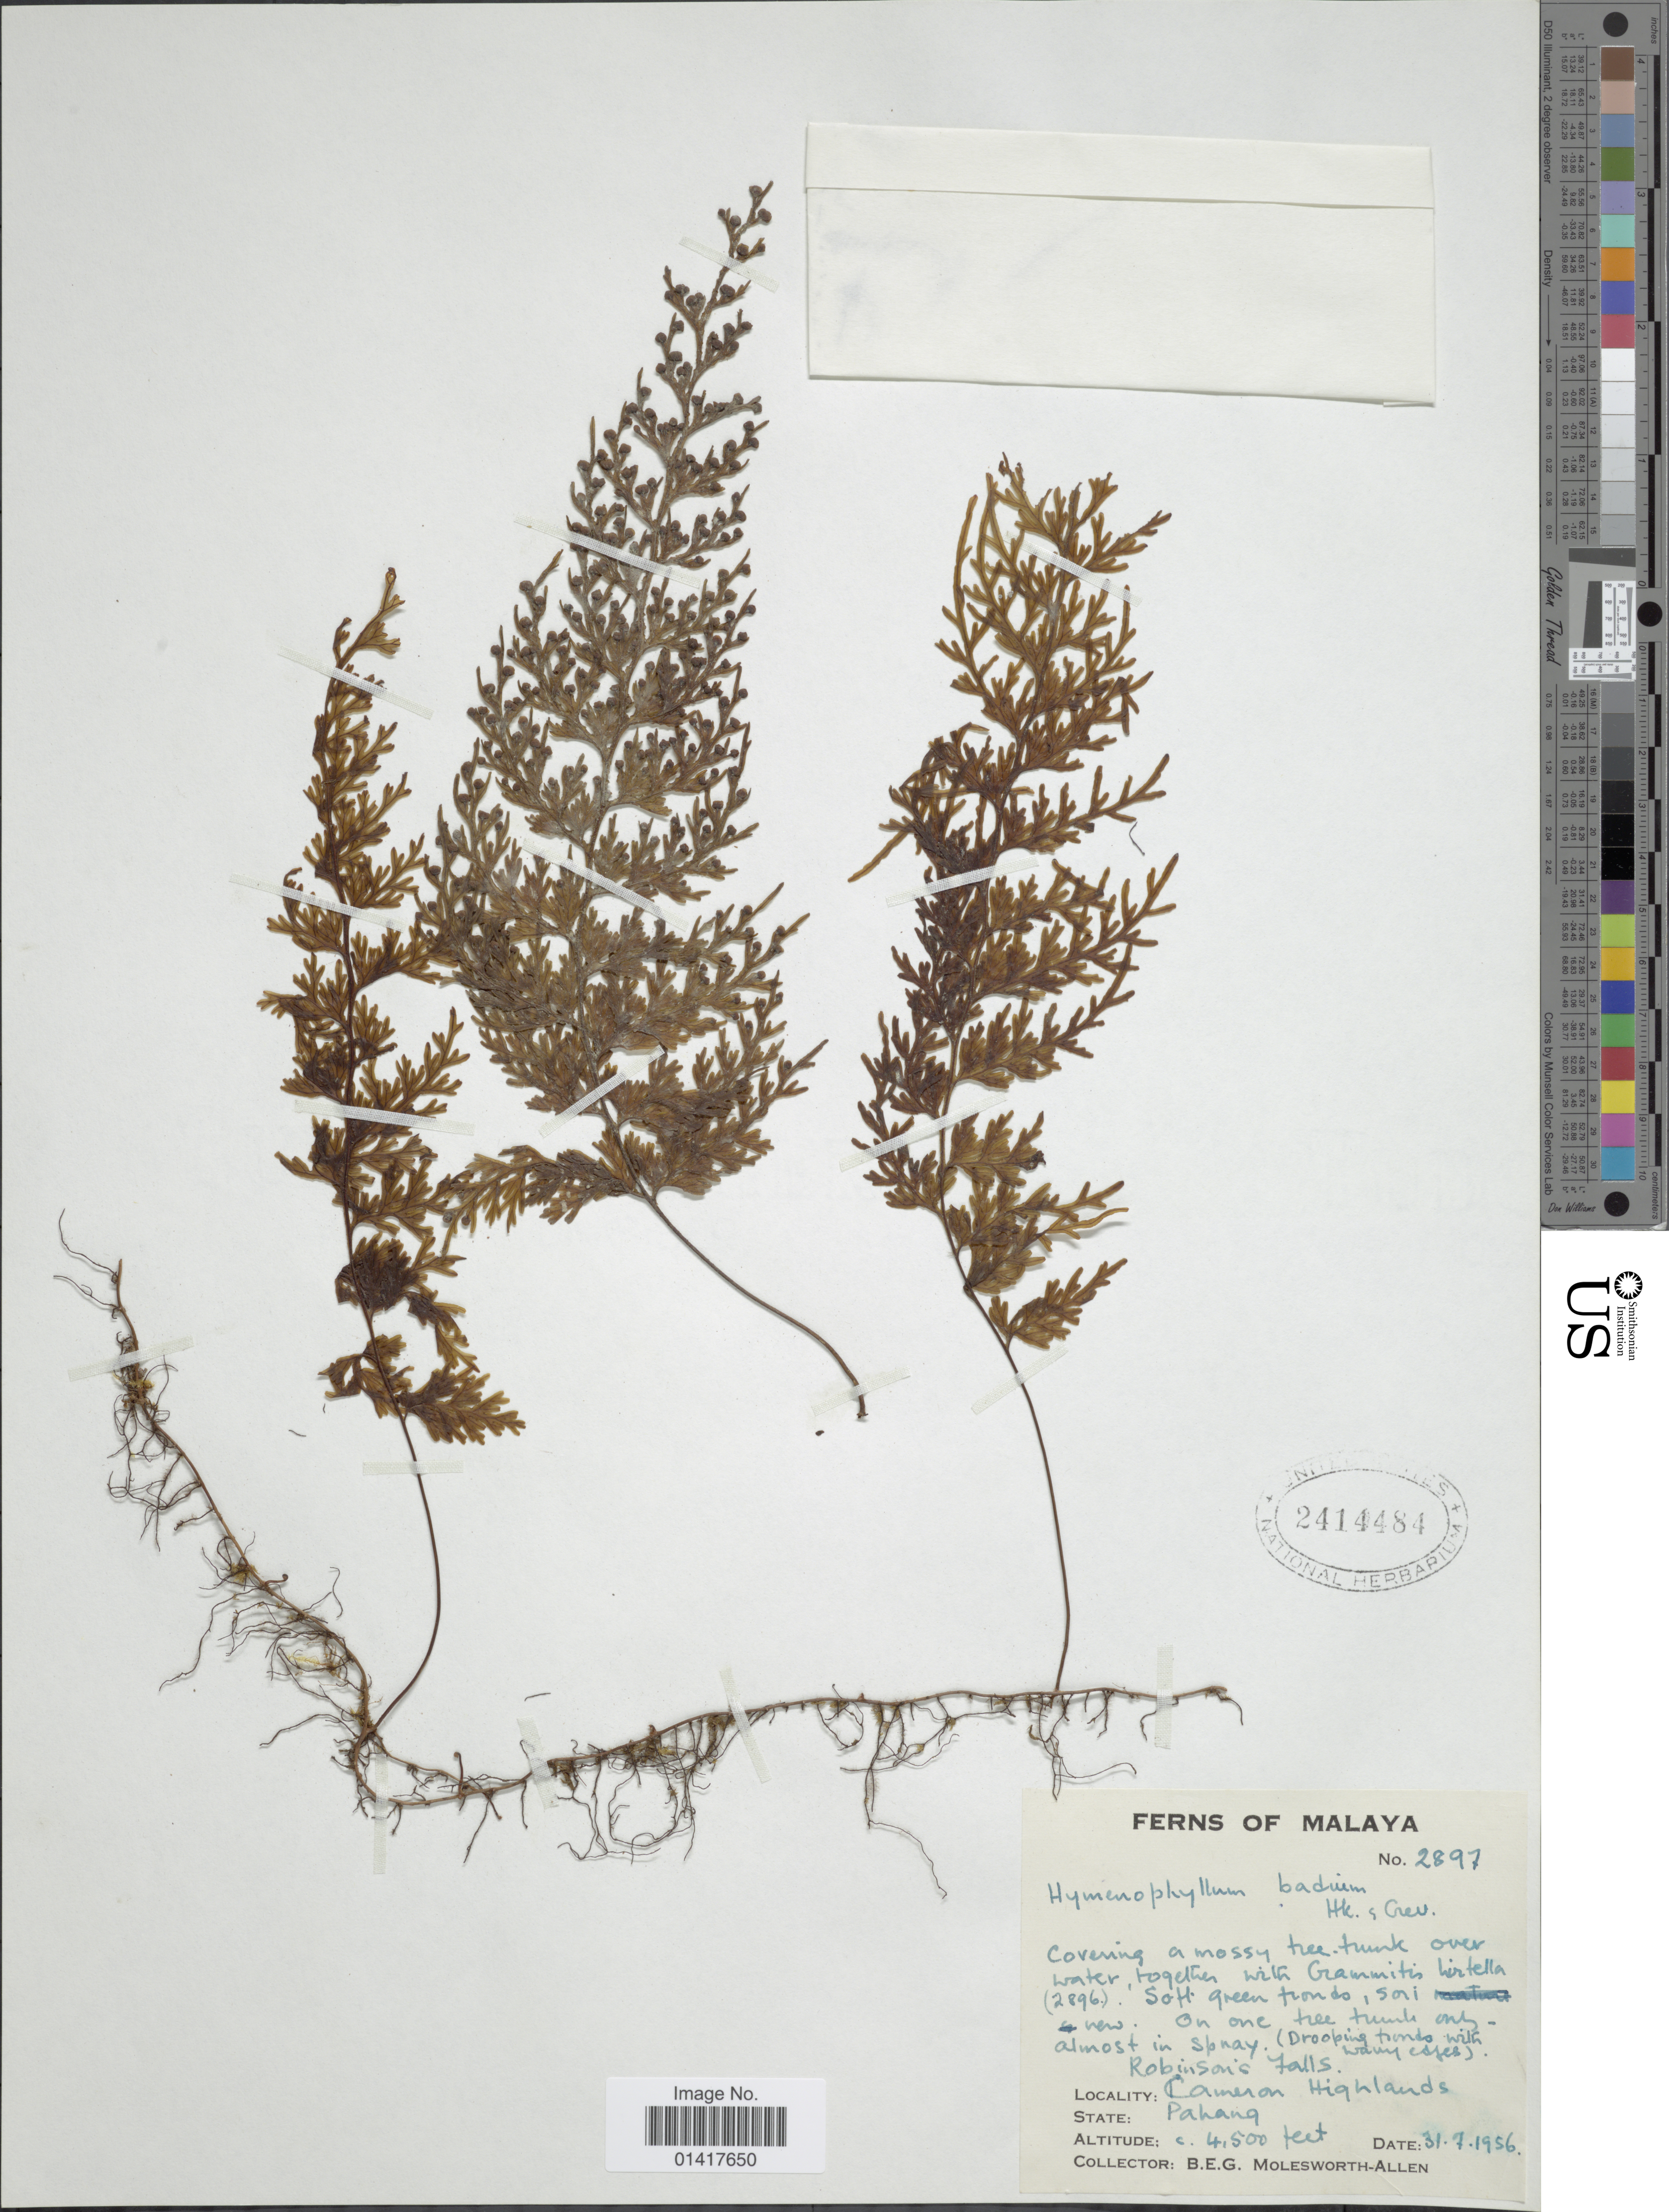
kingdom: Plantae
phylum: Tracheophyta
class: Polypodiopsida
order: Hymenophyllales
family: Hymenophyllaceae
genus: Hymenophyllum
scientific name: Hymenophyllum badium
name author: Hook. & Grev.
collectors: B. E. G. Molesworth-Allen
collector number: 2897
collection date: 1956-07-31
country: Malaysia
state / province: Pahang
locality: Cameron Highlands. Malaya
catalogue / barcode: US 2414484